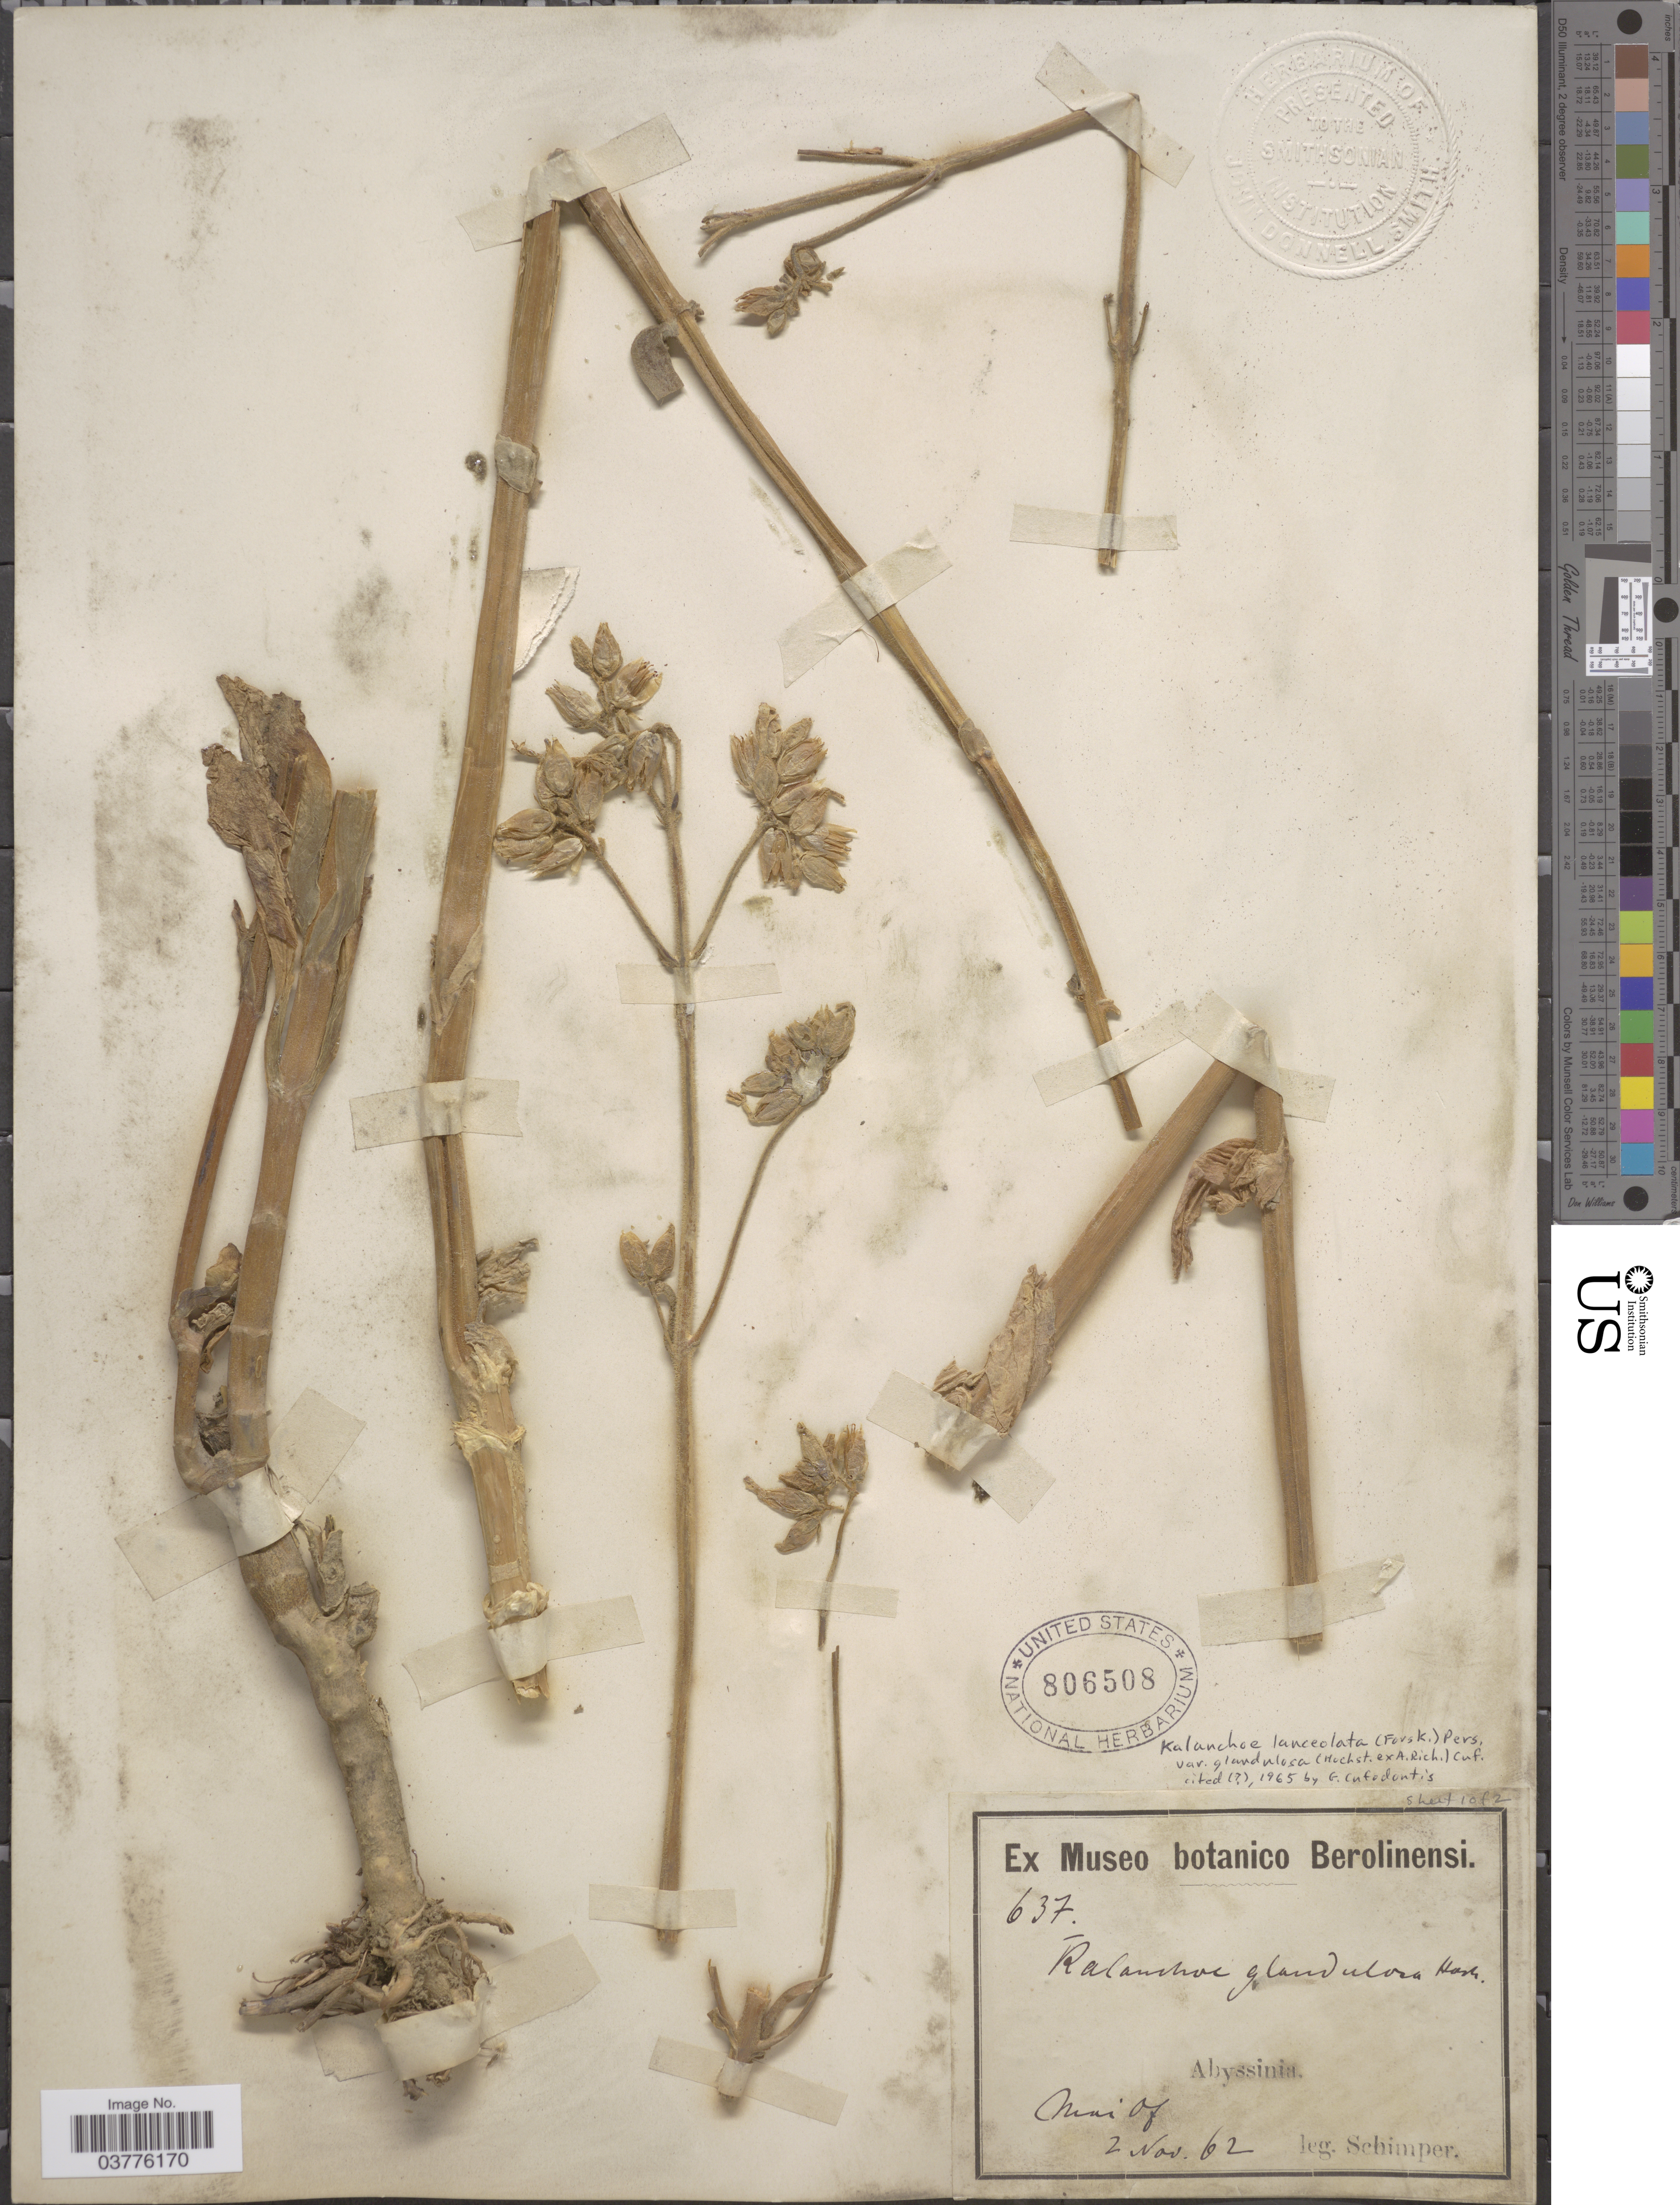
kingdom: Plantae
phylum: Tracheophyta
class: Magnoliopsida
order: Saxifragales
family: Crassulaceae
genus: Kalanchoe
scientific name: Kalanchoe lanceolata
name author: (Forssk.) Pers.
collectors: -. Schimper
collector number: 637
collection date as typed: Transcribed d/m/y: 2/11/62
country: Ethiopia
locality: Mai Of? Abyssinia.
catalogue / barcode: US 806508